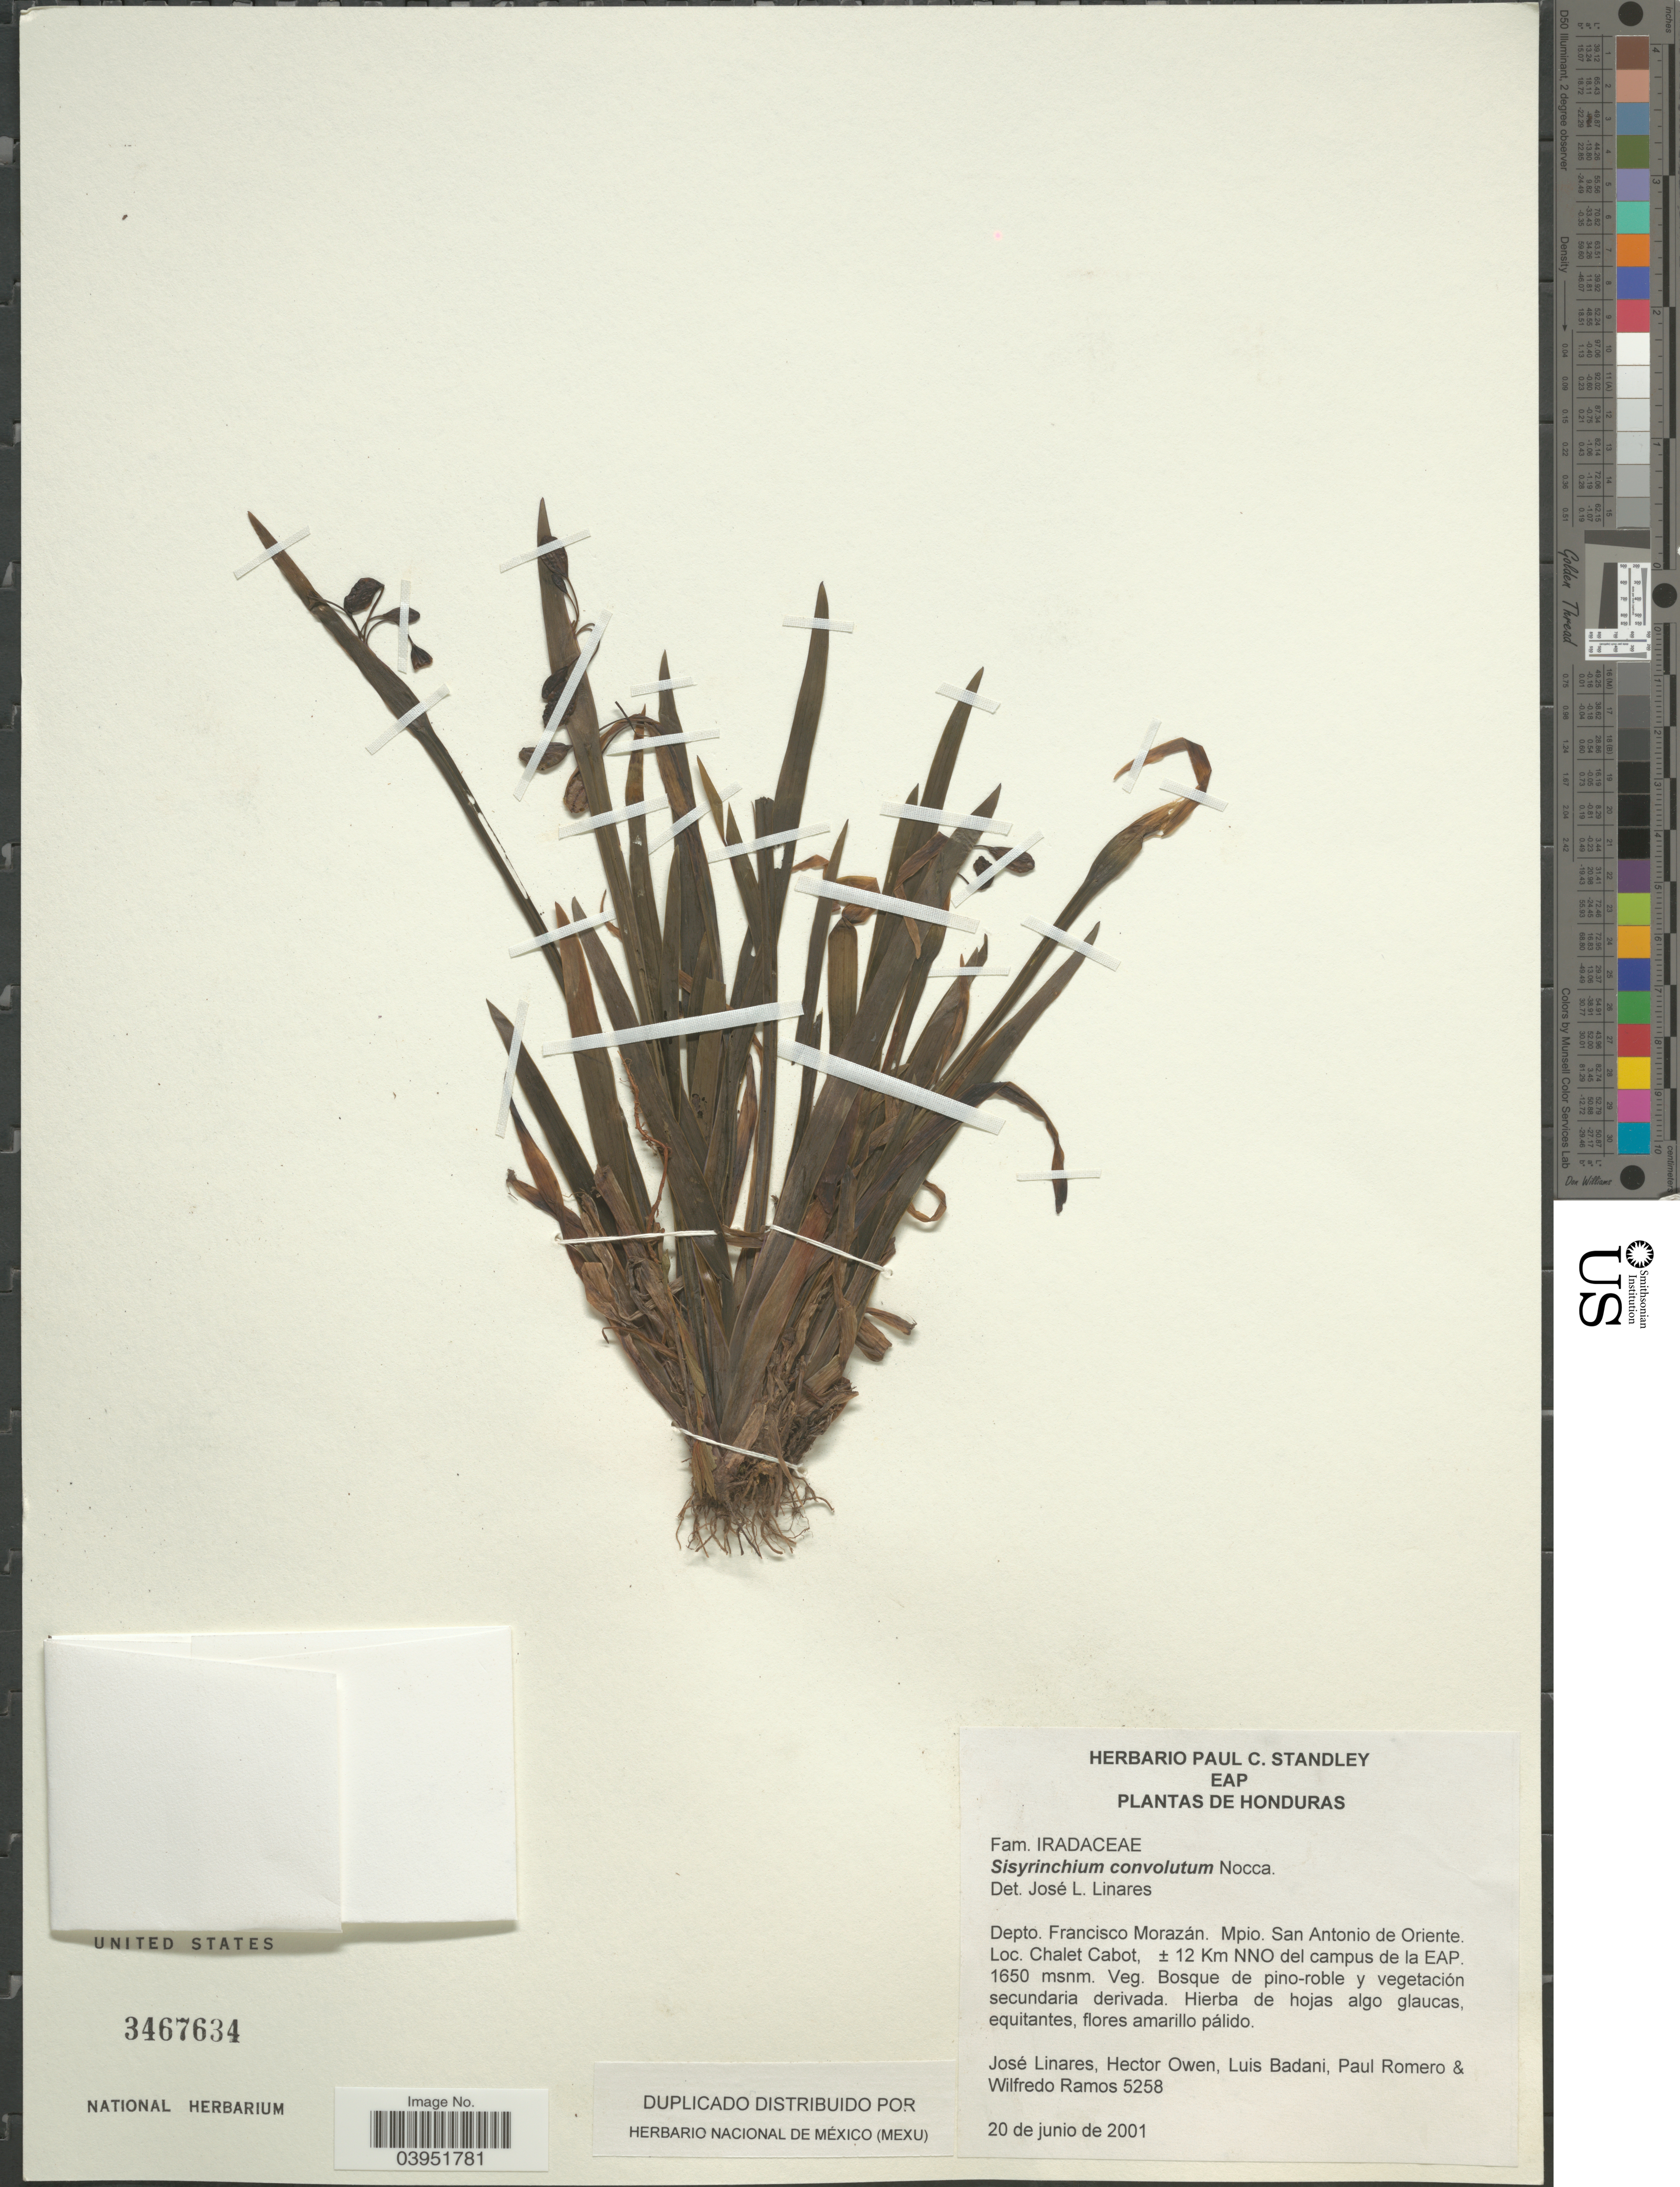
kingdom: Plantae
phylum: Tracheophyta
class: Liliopsida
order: Asparagales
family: Iridaceae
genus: Sisyrinchium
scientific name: Sisyrinchium convolutum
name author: Nocca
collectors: J. Linares, H. Owen, L. Badani, P. Romero & W. Ramos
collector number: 5258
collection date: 2001-06-20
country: Honduras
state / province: Fco. Morazán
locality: Depto. Francisco Morazán. Mpio. San Antonio de Oriente. Chalet Cabot, ± 12 Km NNO del campus de la EAP.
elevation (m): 1650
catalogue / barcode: US 3467634